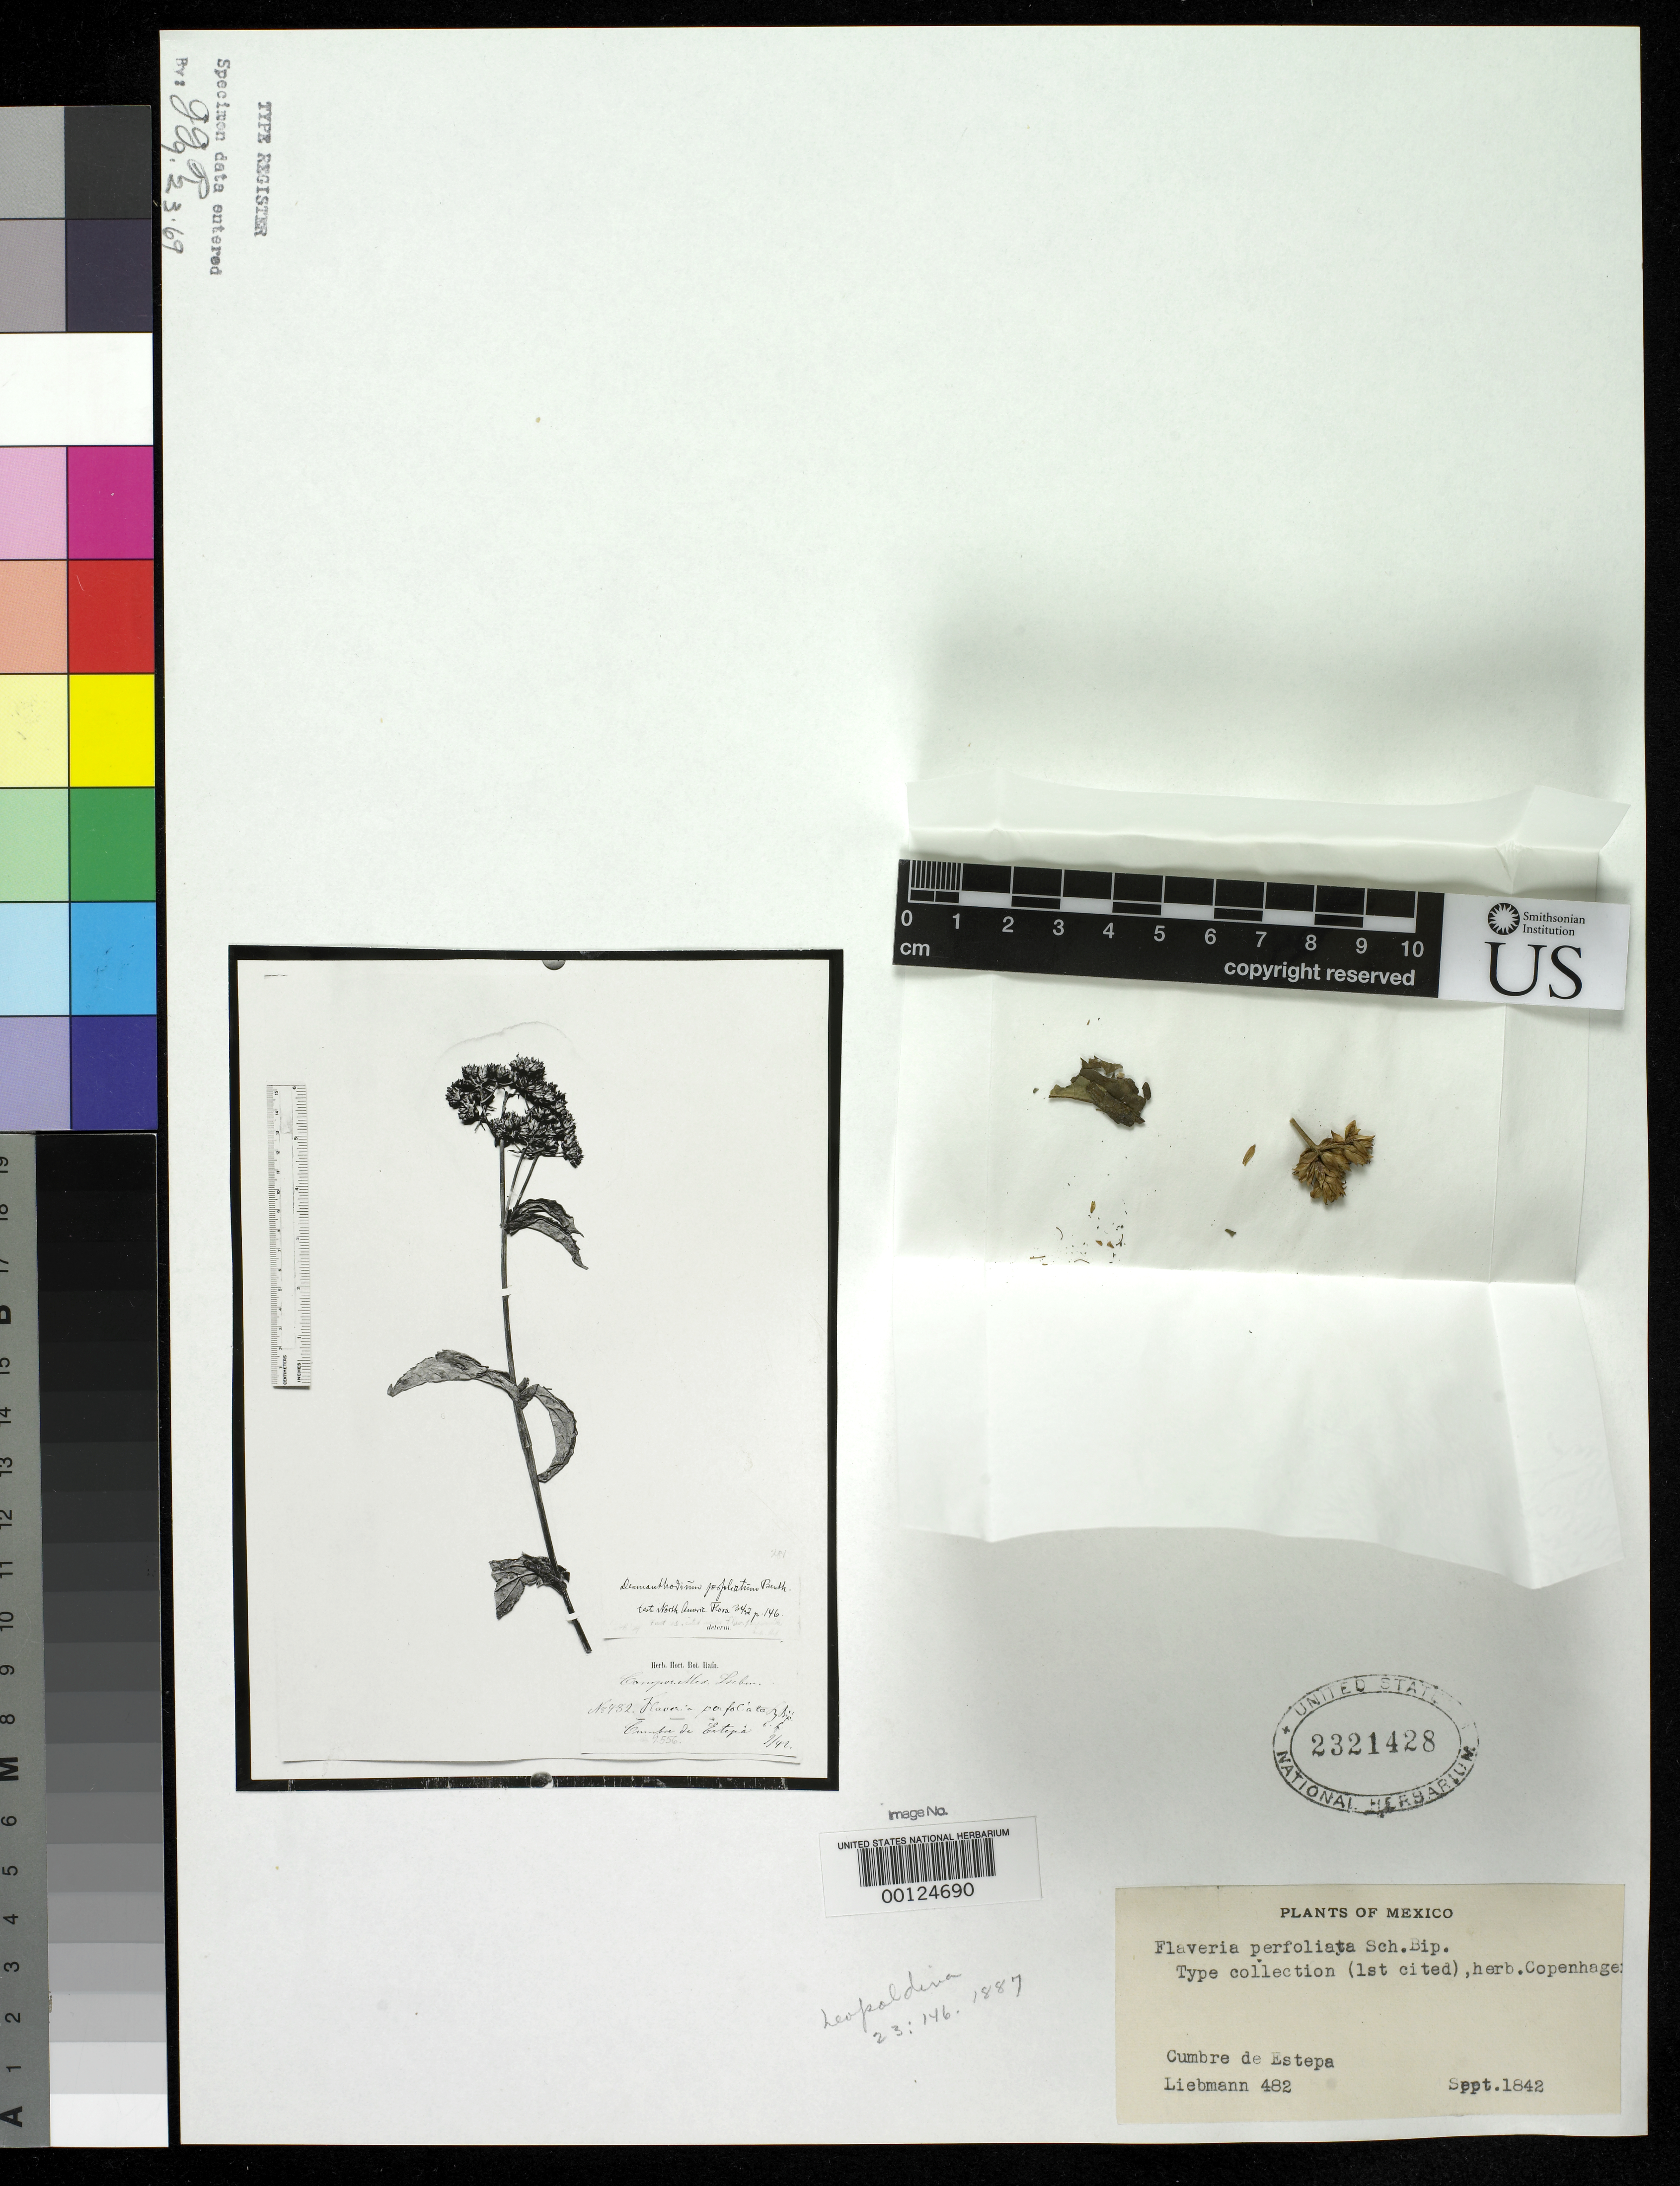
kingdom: Plantae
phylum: Tracheophyta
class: Magnoliopsida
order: Asterales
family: Asteraceae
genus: Flaveria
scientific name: Flaveria perfoliata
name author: Sch. Bip. ex Klatt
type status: Type Material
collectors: F. M. Liebmann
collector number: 482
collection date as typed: Sep 1842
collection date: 1842-09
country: Mexico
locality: Cumbre de Estepa.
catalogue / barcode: US 2321428